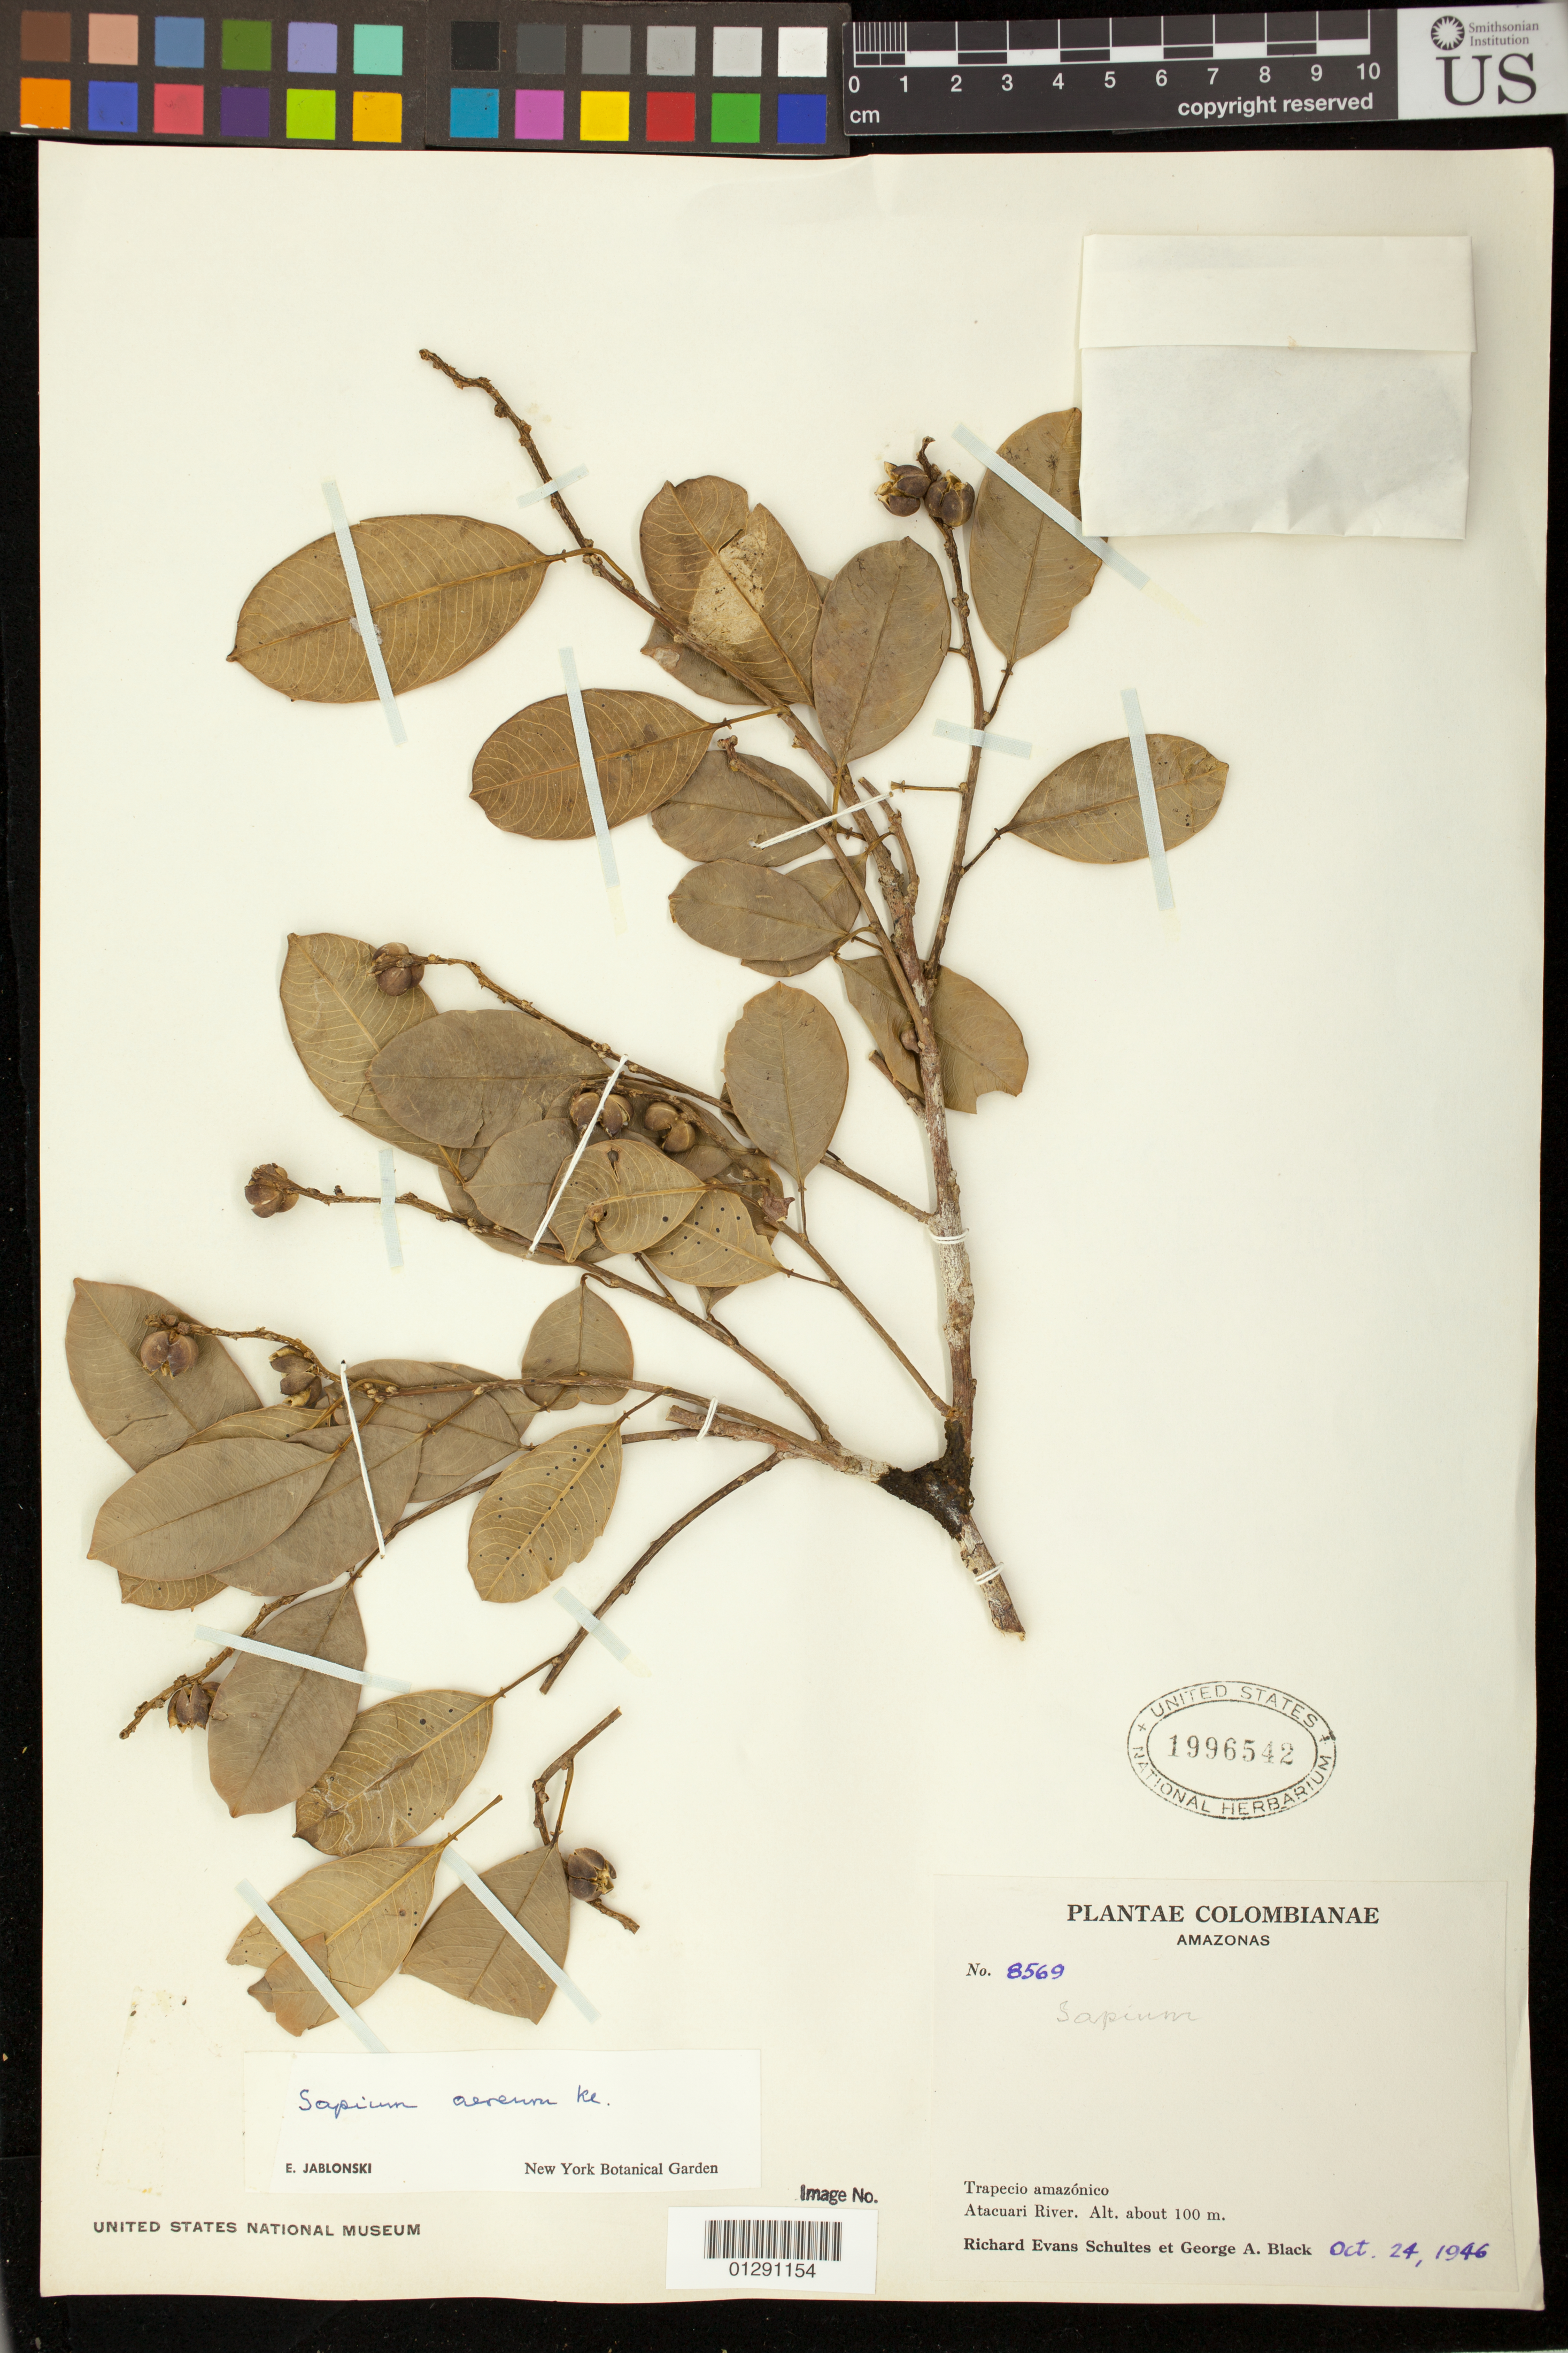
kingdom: Plantae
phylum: Tracheophyta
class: Magnoliopsida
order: Malpighiales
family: Euphorbiaceae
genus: Sapium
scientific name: Sapium aereum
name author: Klotzsch ex Müll. Arg.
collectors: R. E. Schultes & G. A. Black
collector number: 8569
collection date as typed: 24 Oct 1946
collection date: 1946-10-24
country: Colombia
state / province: Amazônas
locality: Atacuari River.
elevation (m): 100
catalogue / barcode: US 1996542